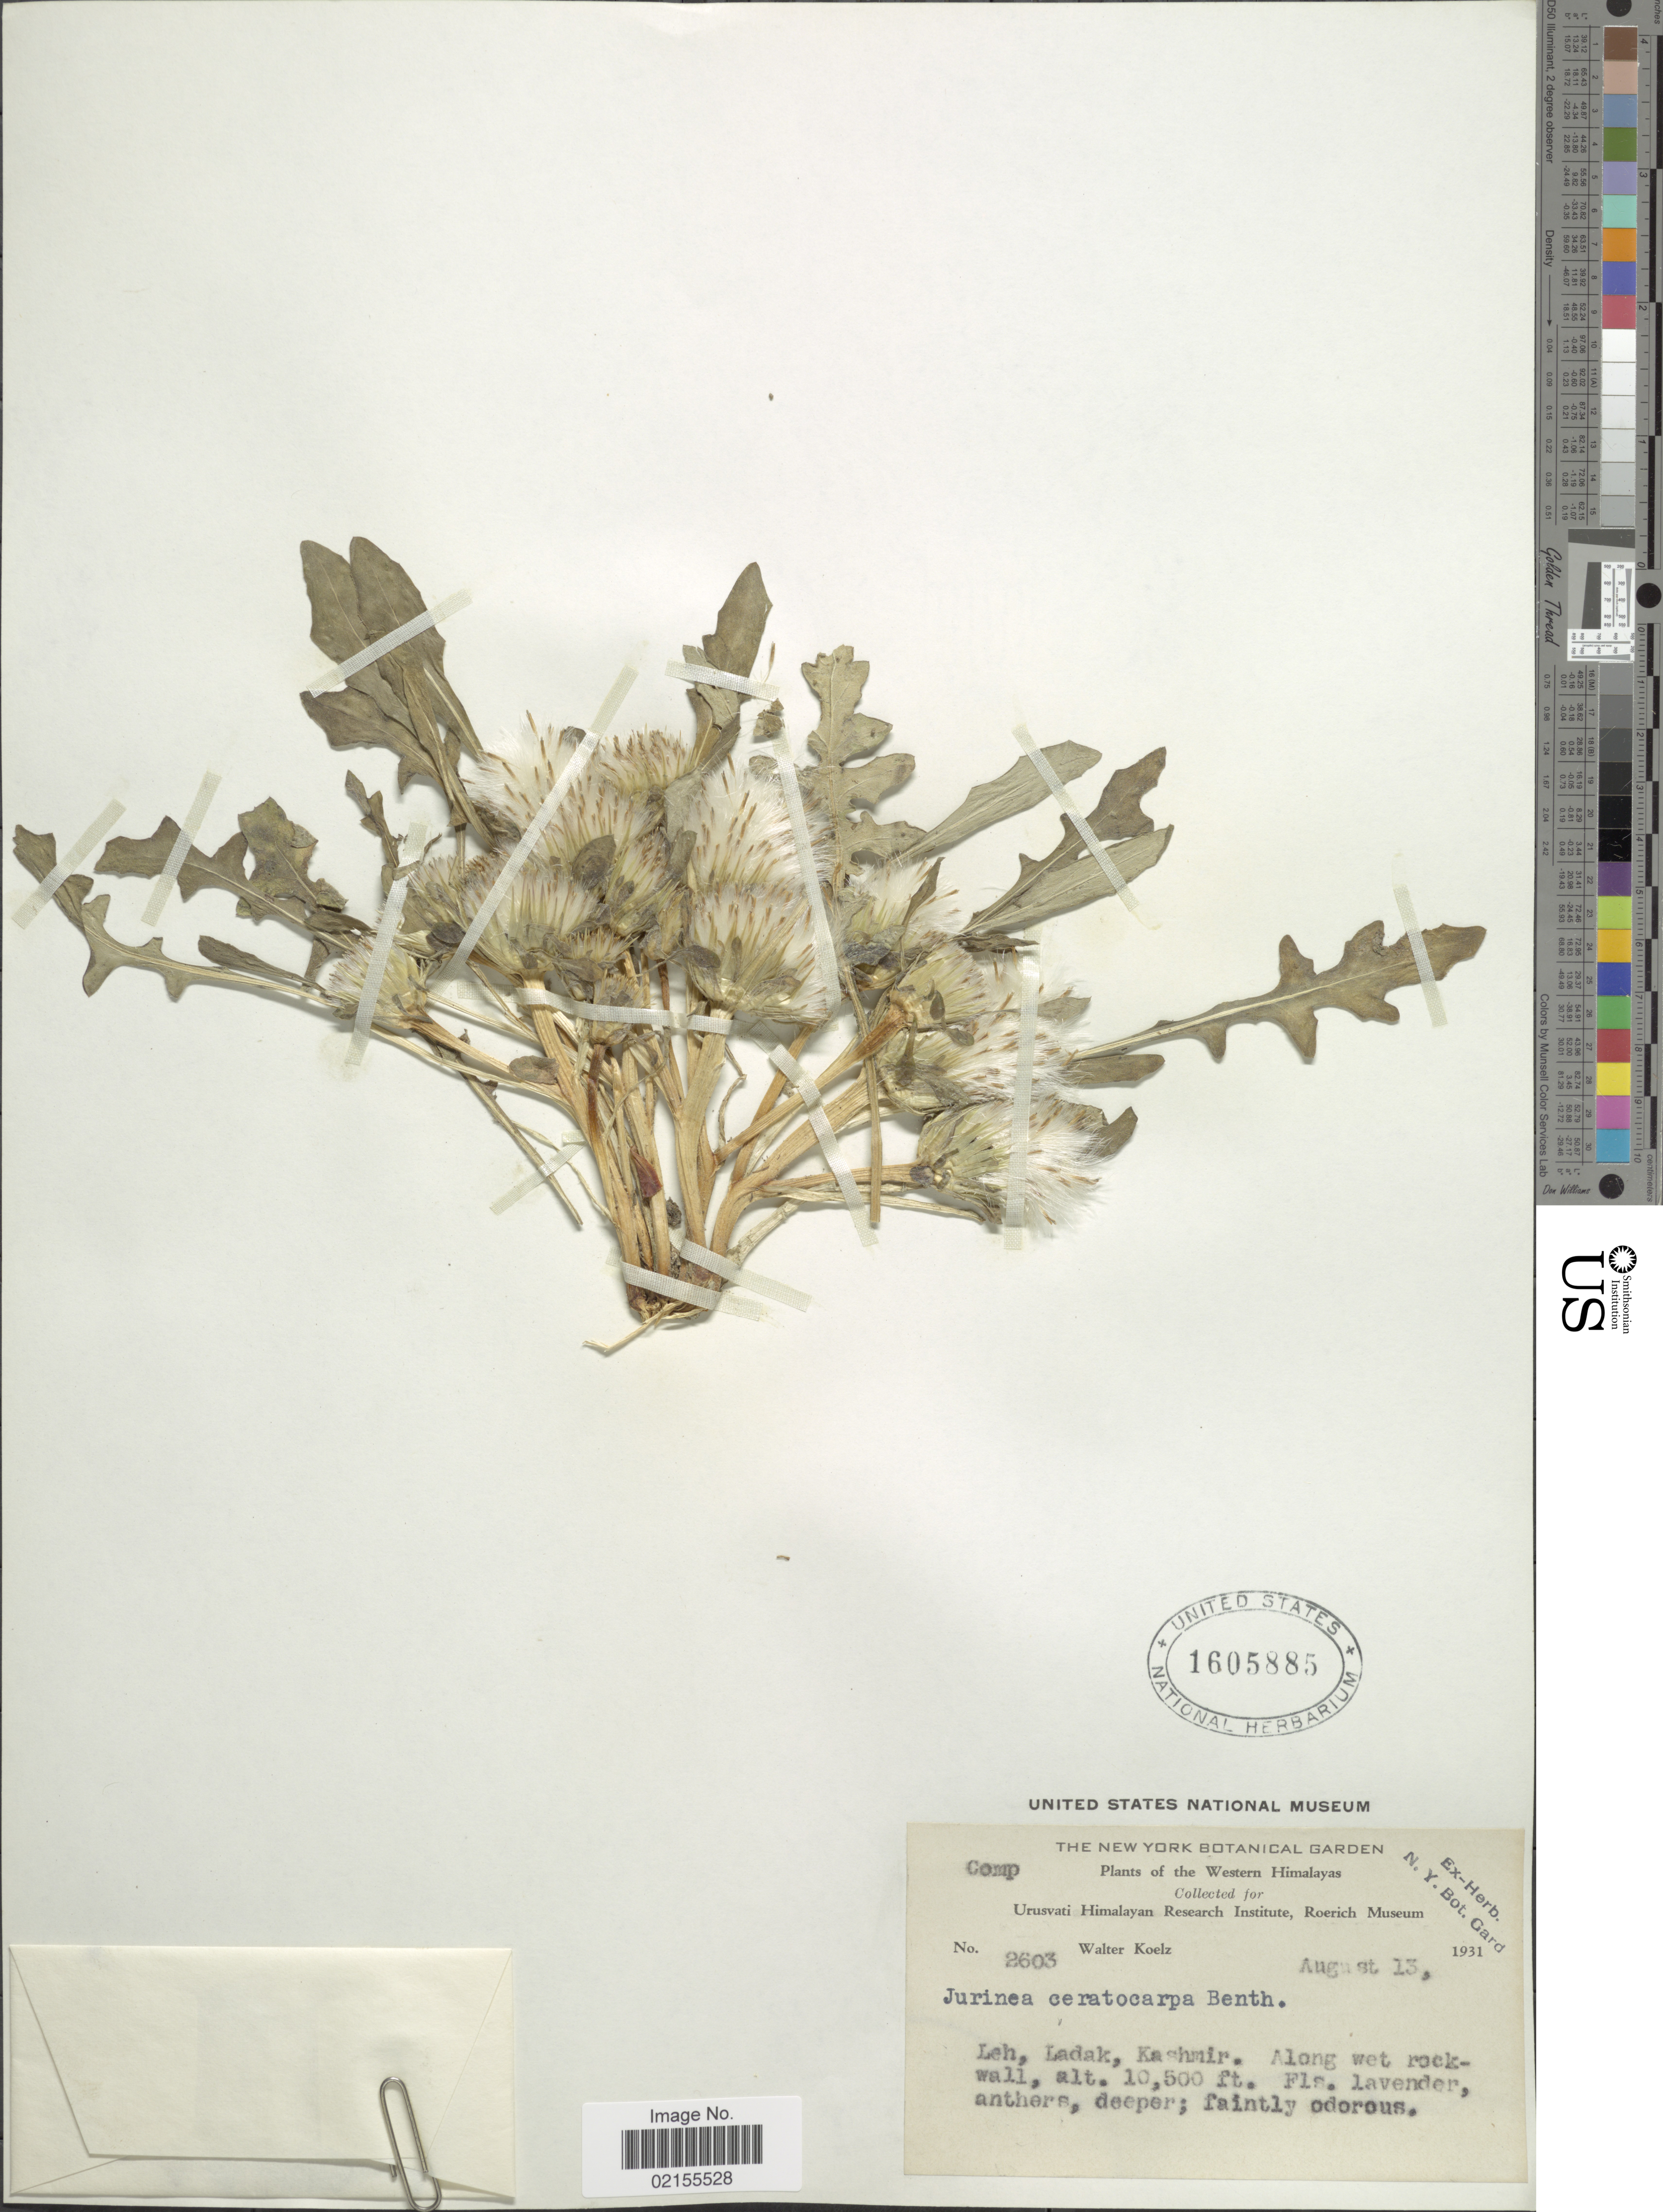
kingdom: Plantae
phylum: Tracheophyta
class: Magnoliopsida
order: Asterales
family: Asteraceae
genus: Jurinea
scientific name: Jurinea ceratocarpa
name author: (Decne.) Benth.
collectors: W. N. Koelz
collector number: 2603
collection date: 1931-08-13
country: India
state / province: Ladakh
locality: Western Himalayas, Leh, Ladak, Kashmir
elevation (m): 3200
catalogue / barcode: US 1605885